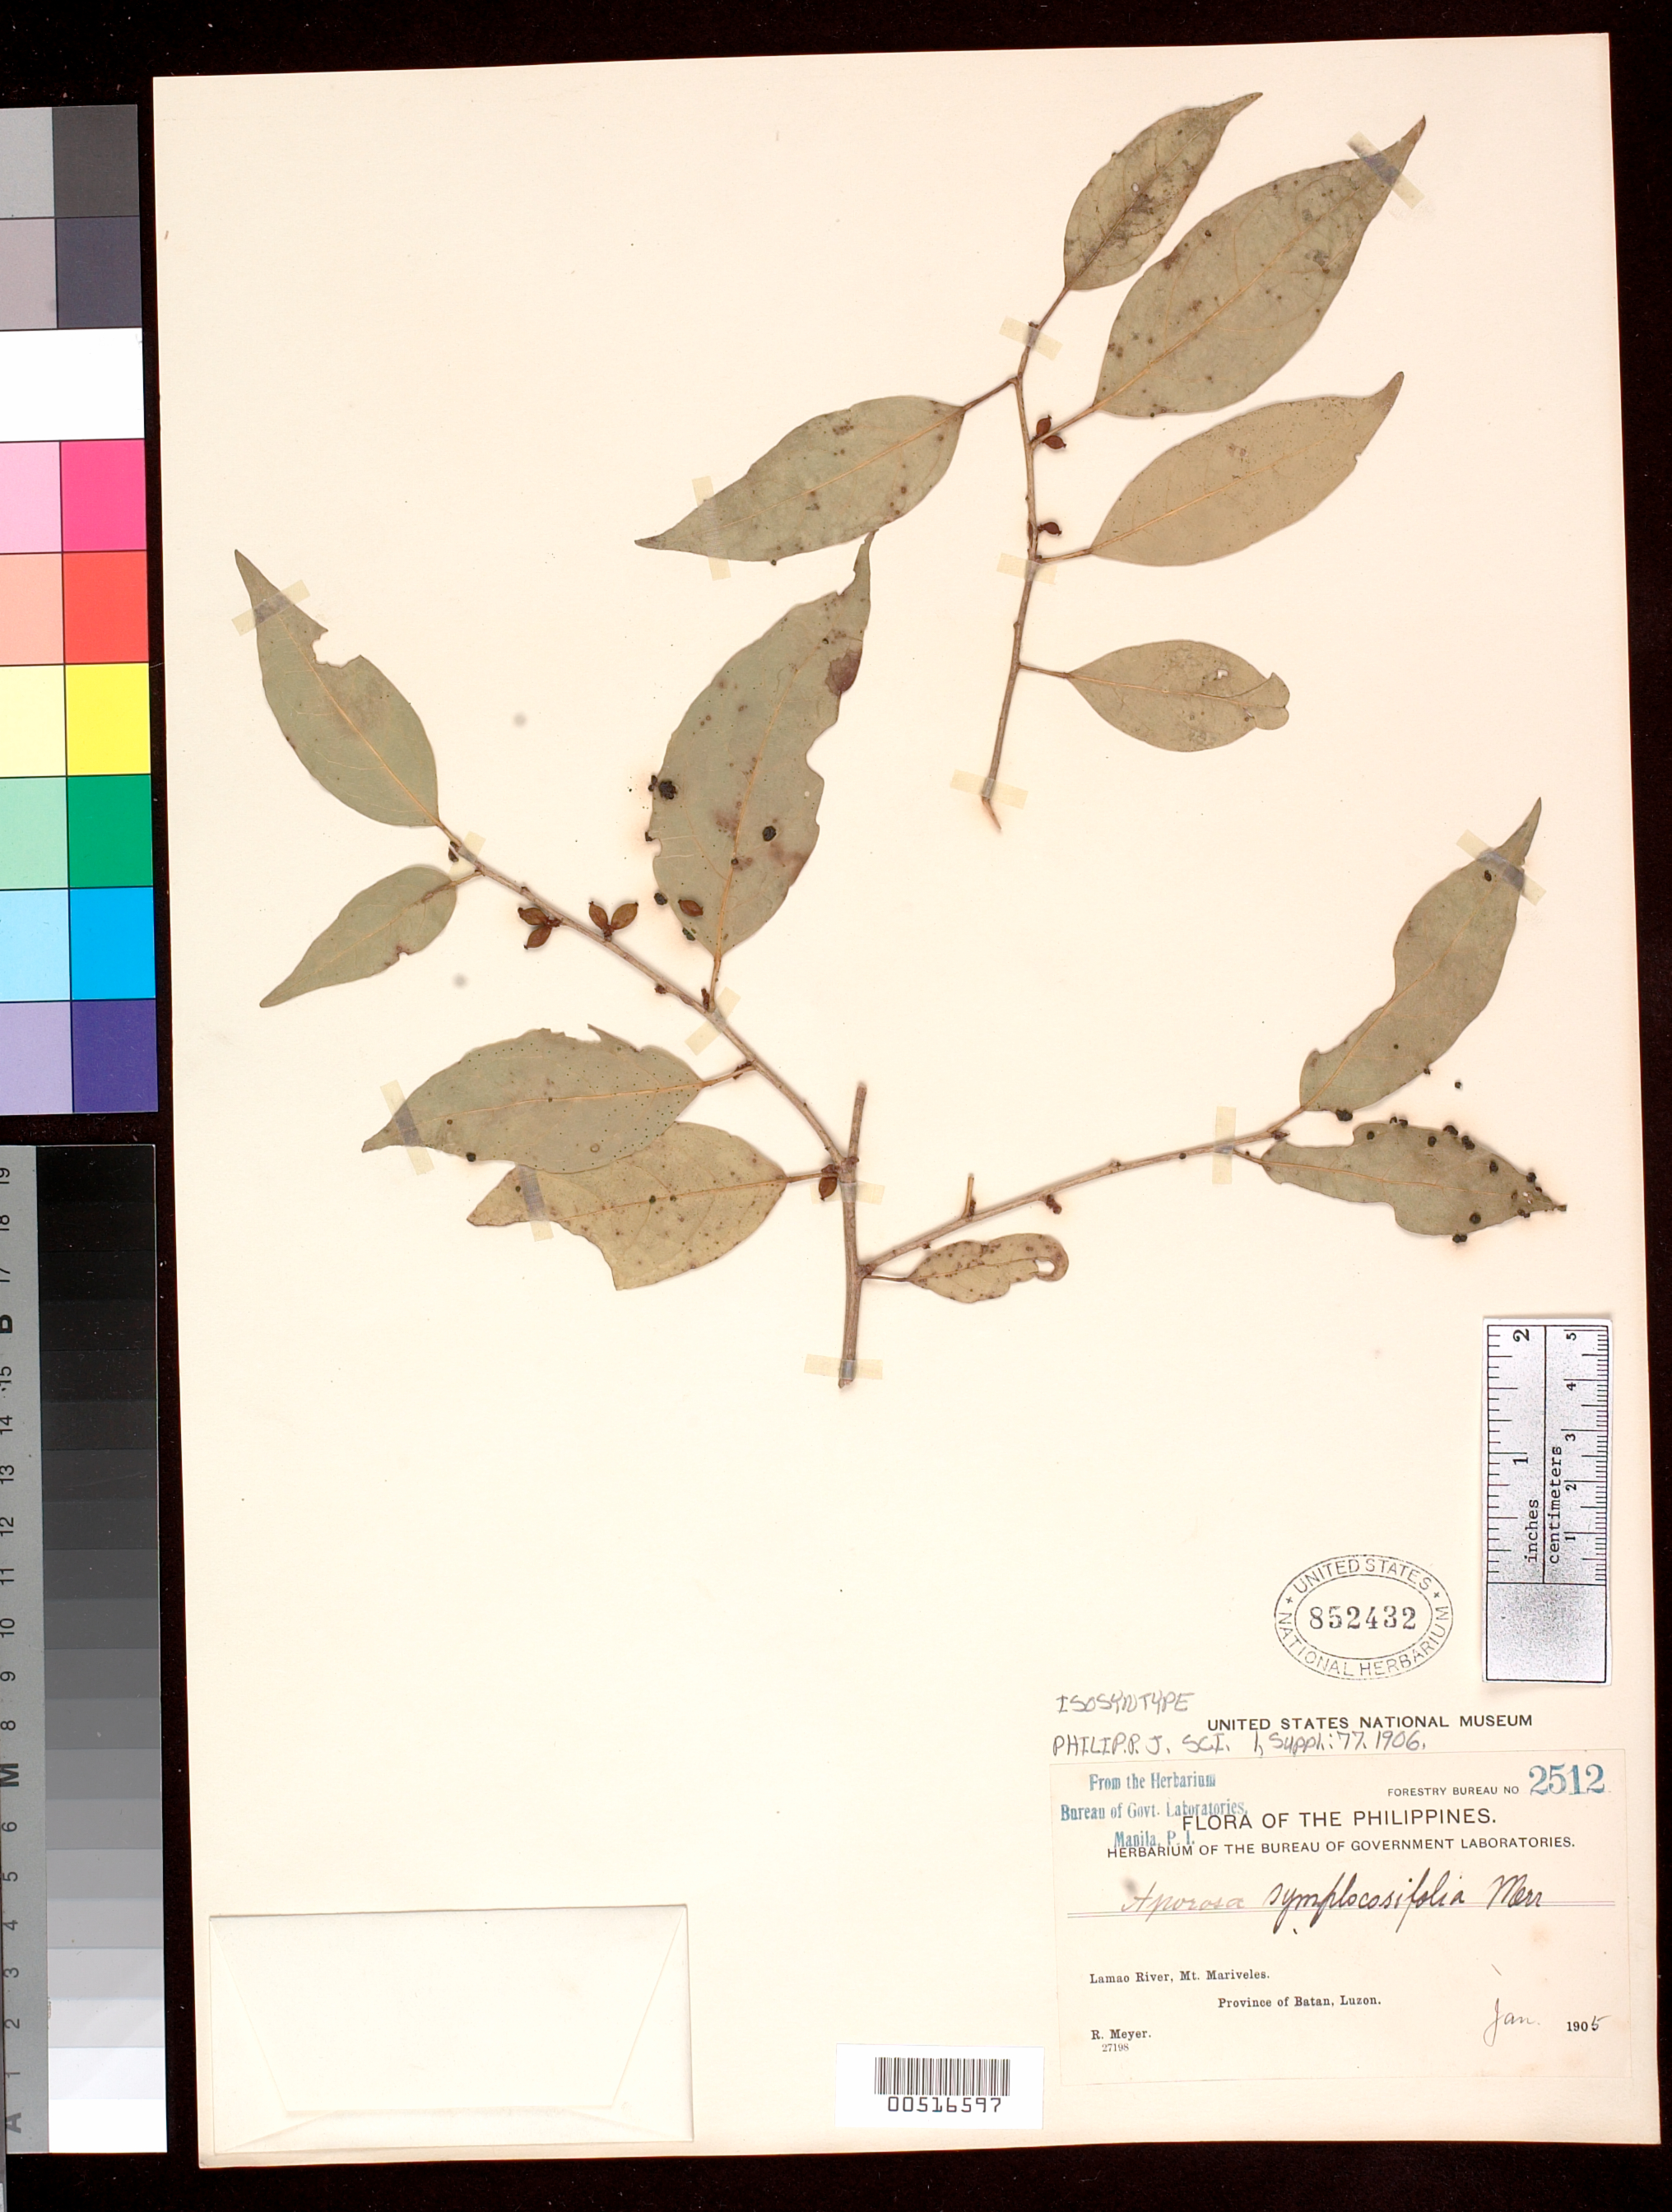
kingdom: Plantae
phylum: Tracheophyta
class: Magnoliopsida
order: Malpighiales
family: Phyllanthaceae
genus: Aporosa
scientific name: Aporosa symplocosifolia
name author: Merr.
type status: Isosyntype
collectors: R. Meyer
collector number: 2512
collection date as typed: Jan 1905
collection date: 1905-01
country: Philippines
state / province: Central Luzon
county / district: Bataan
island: Luzon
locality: Lamao River, Mt Mariveles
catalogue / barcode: US 852432